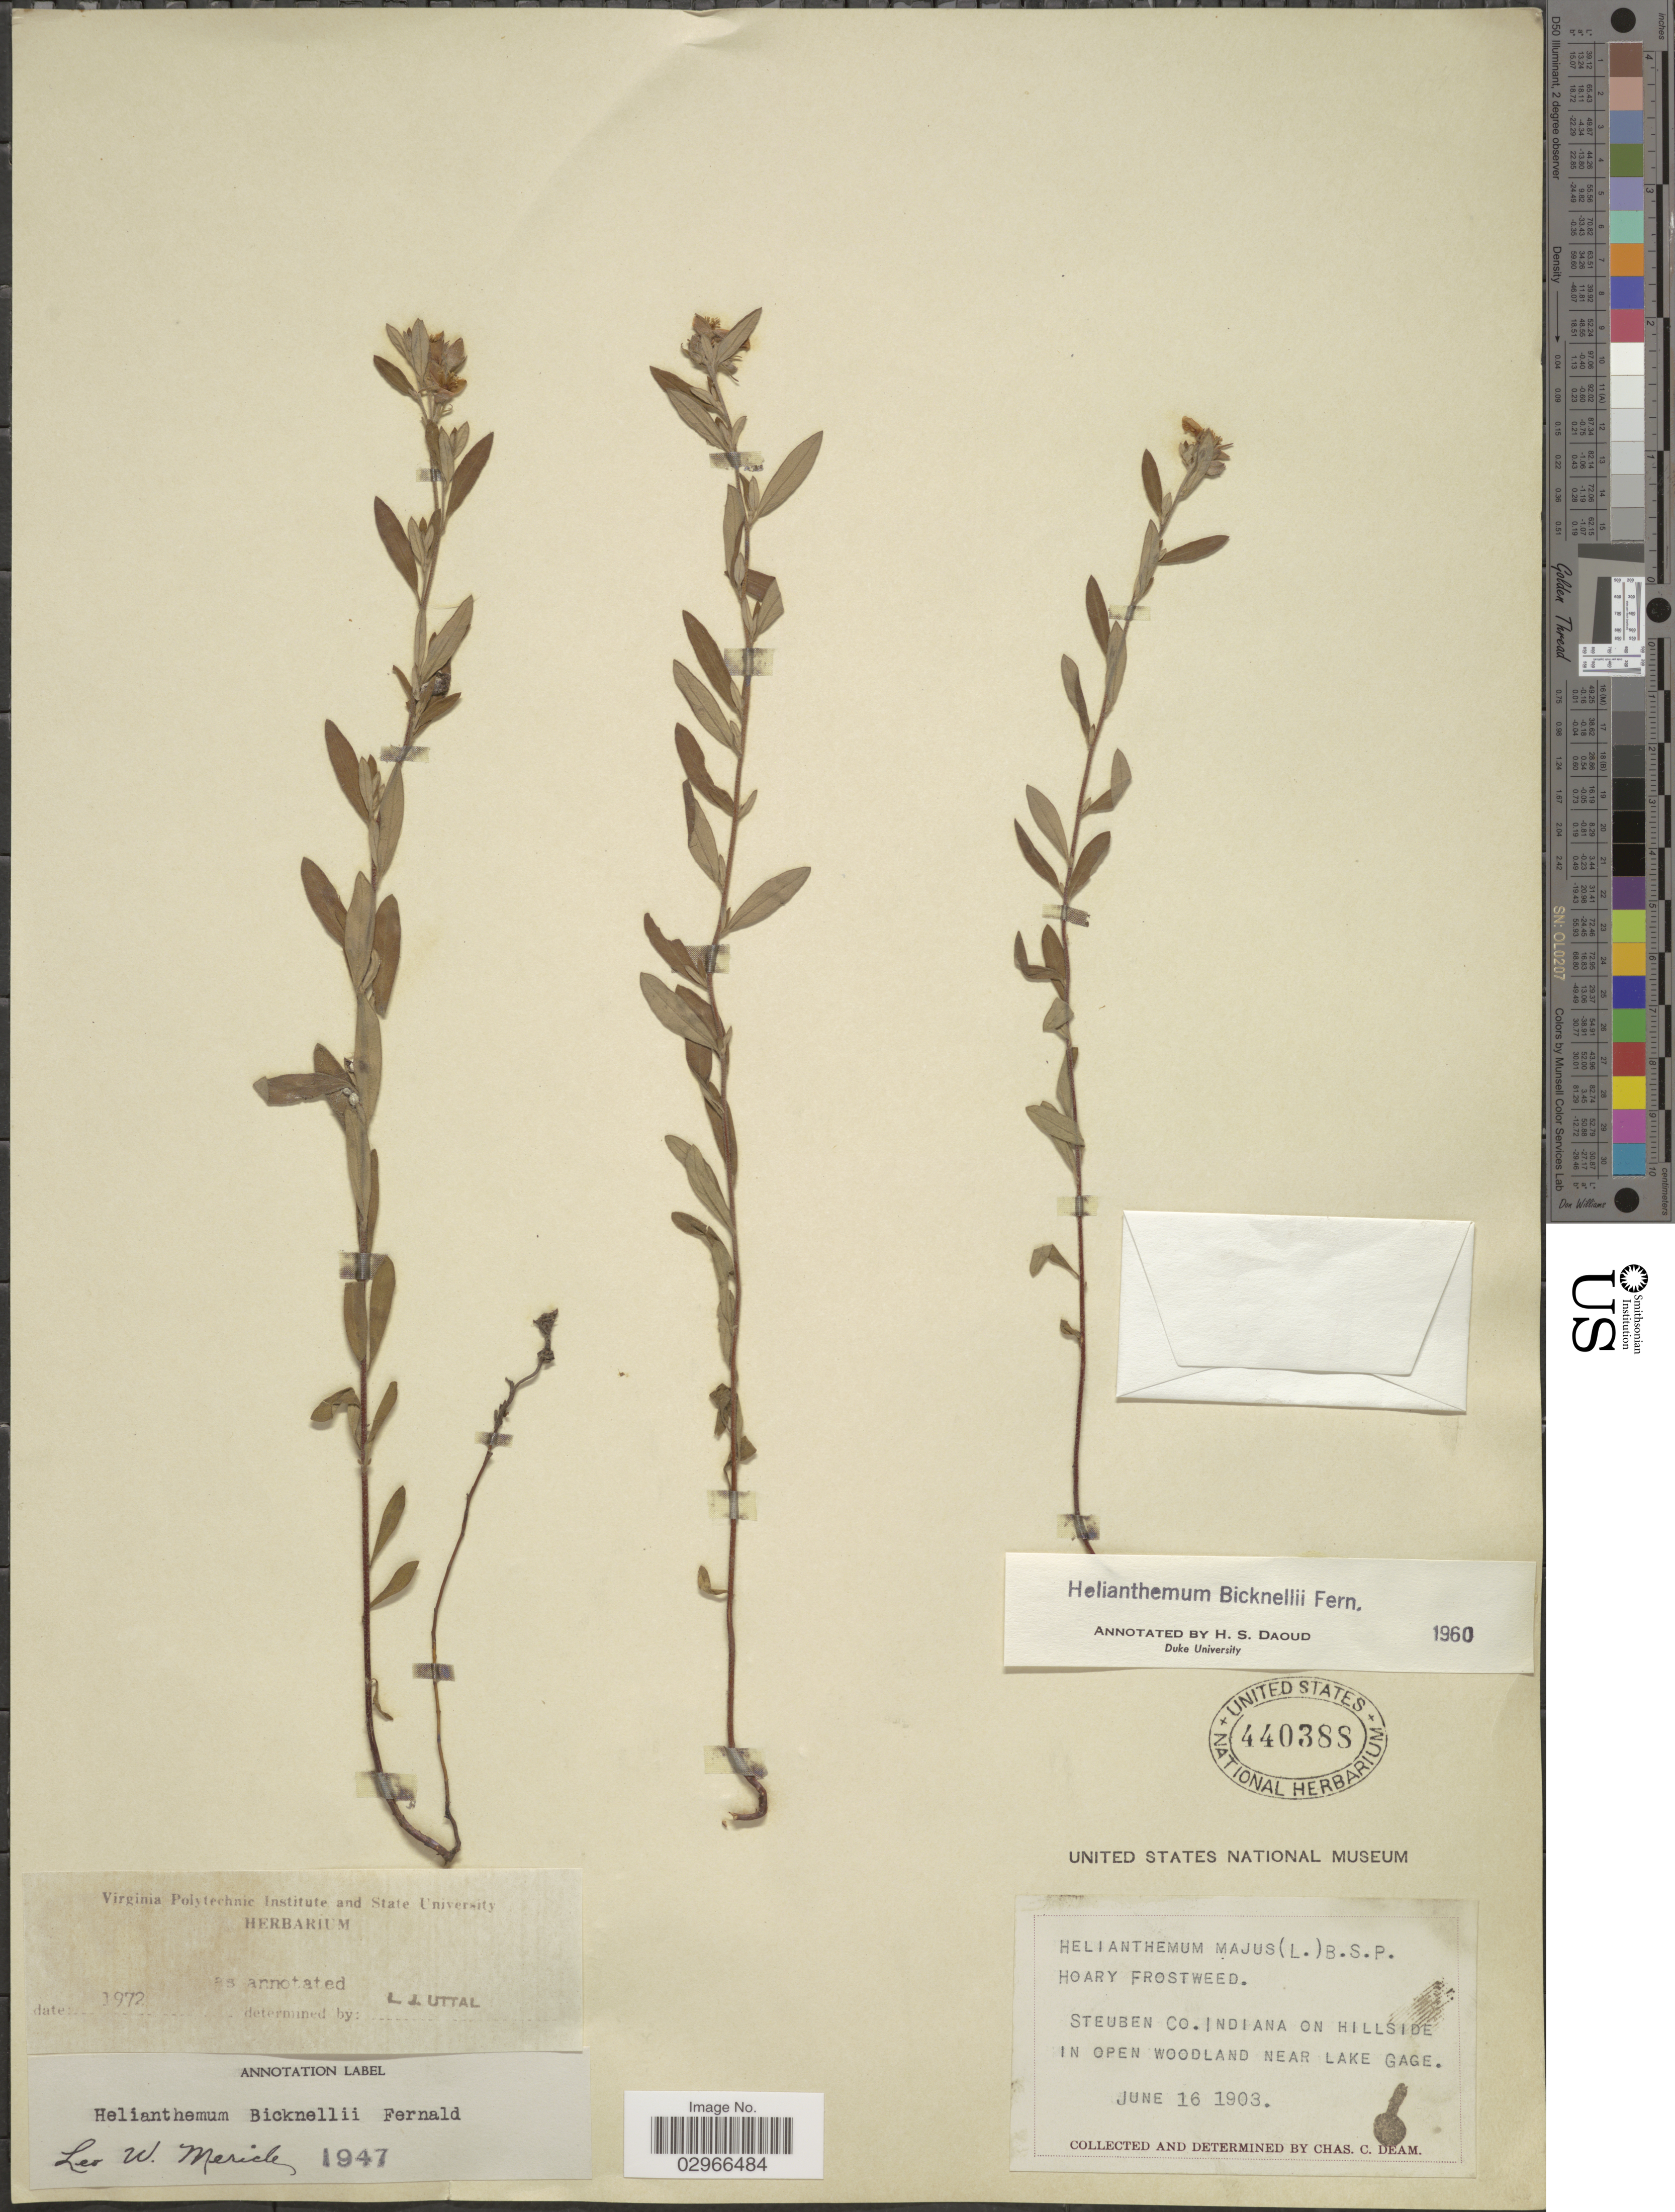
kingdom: Plantae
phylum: Tracheophyta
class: Magnoliopsida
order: Malvales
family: Cistaceae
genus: Helianthemum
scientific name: Helianthemum bicknellii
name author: Fernald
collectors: C. C. Deam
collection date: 1903-06-16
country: United States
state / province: Indiana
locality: Steuben Co. Indiana on hillside in open woodland near Lake Gage.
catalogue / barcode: US 440388